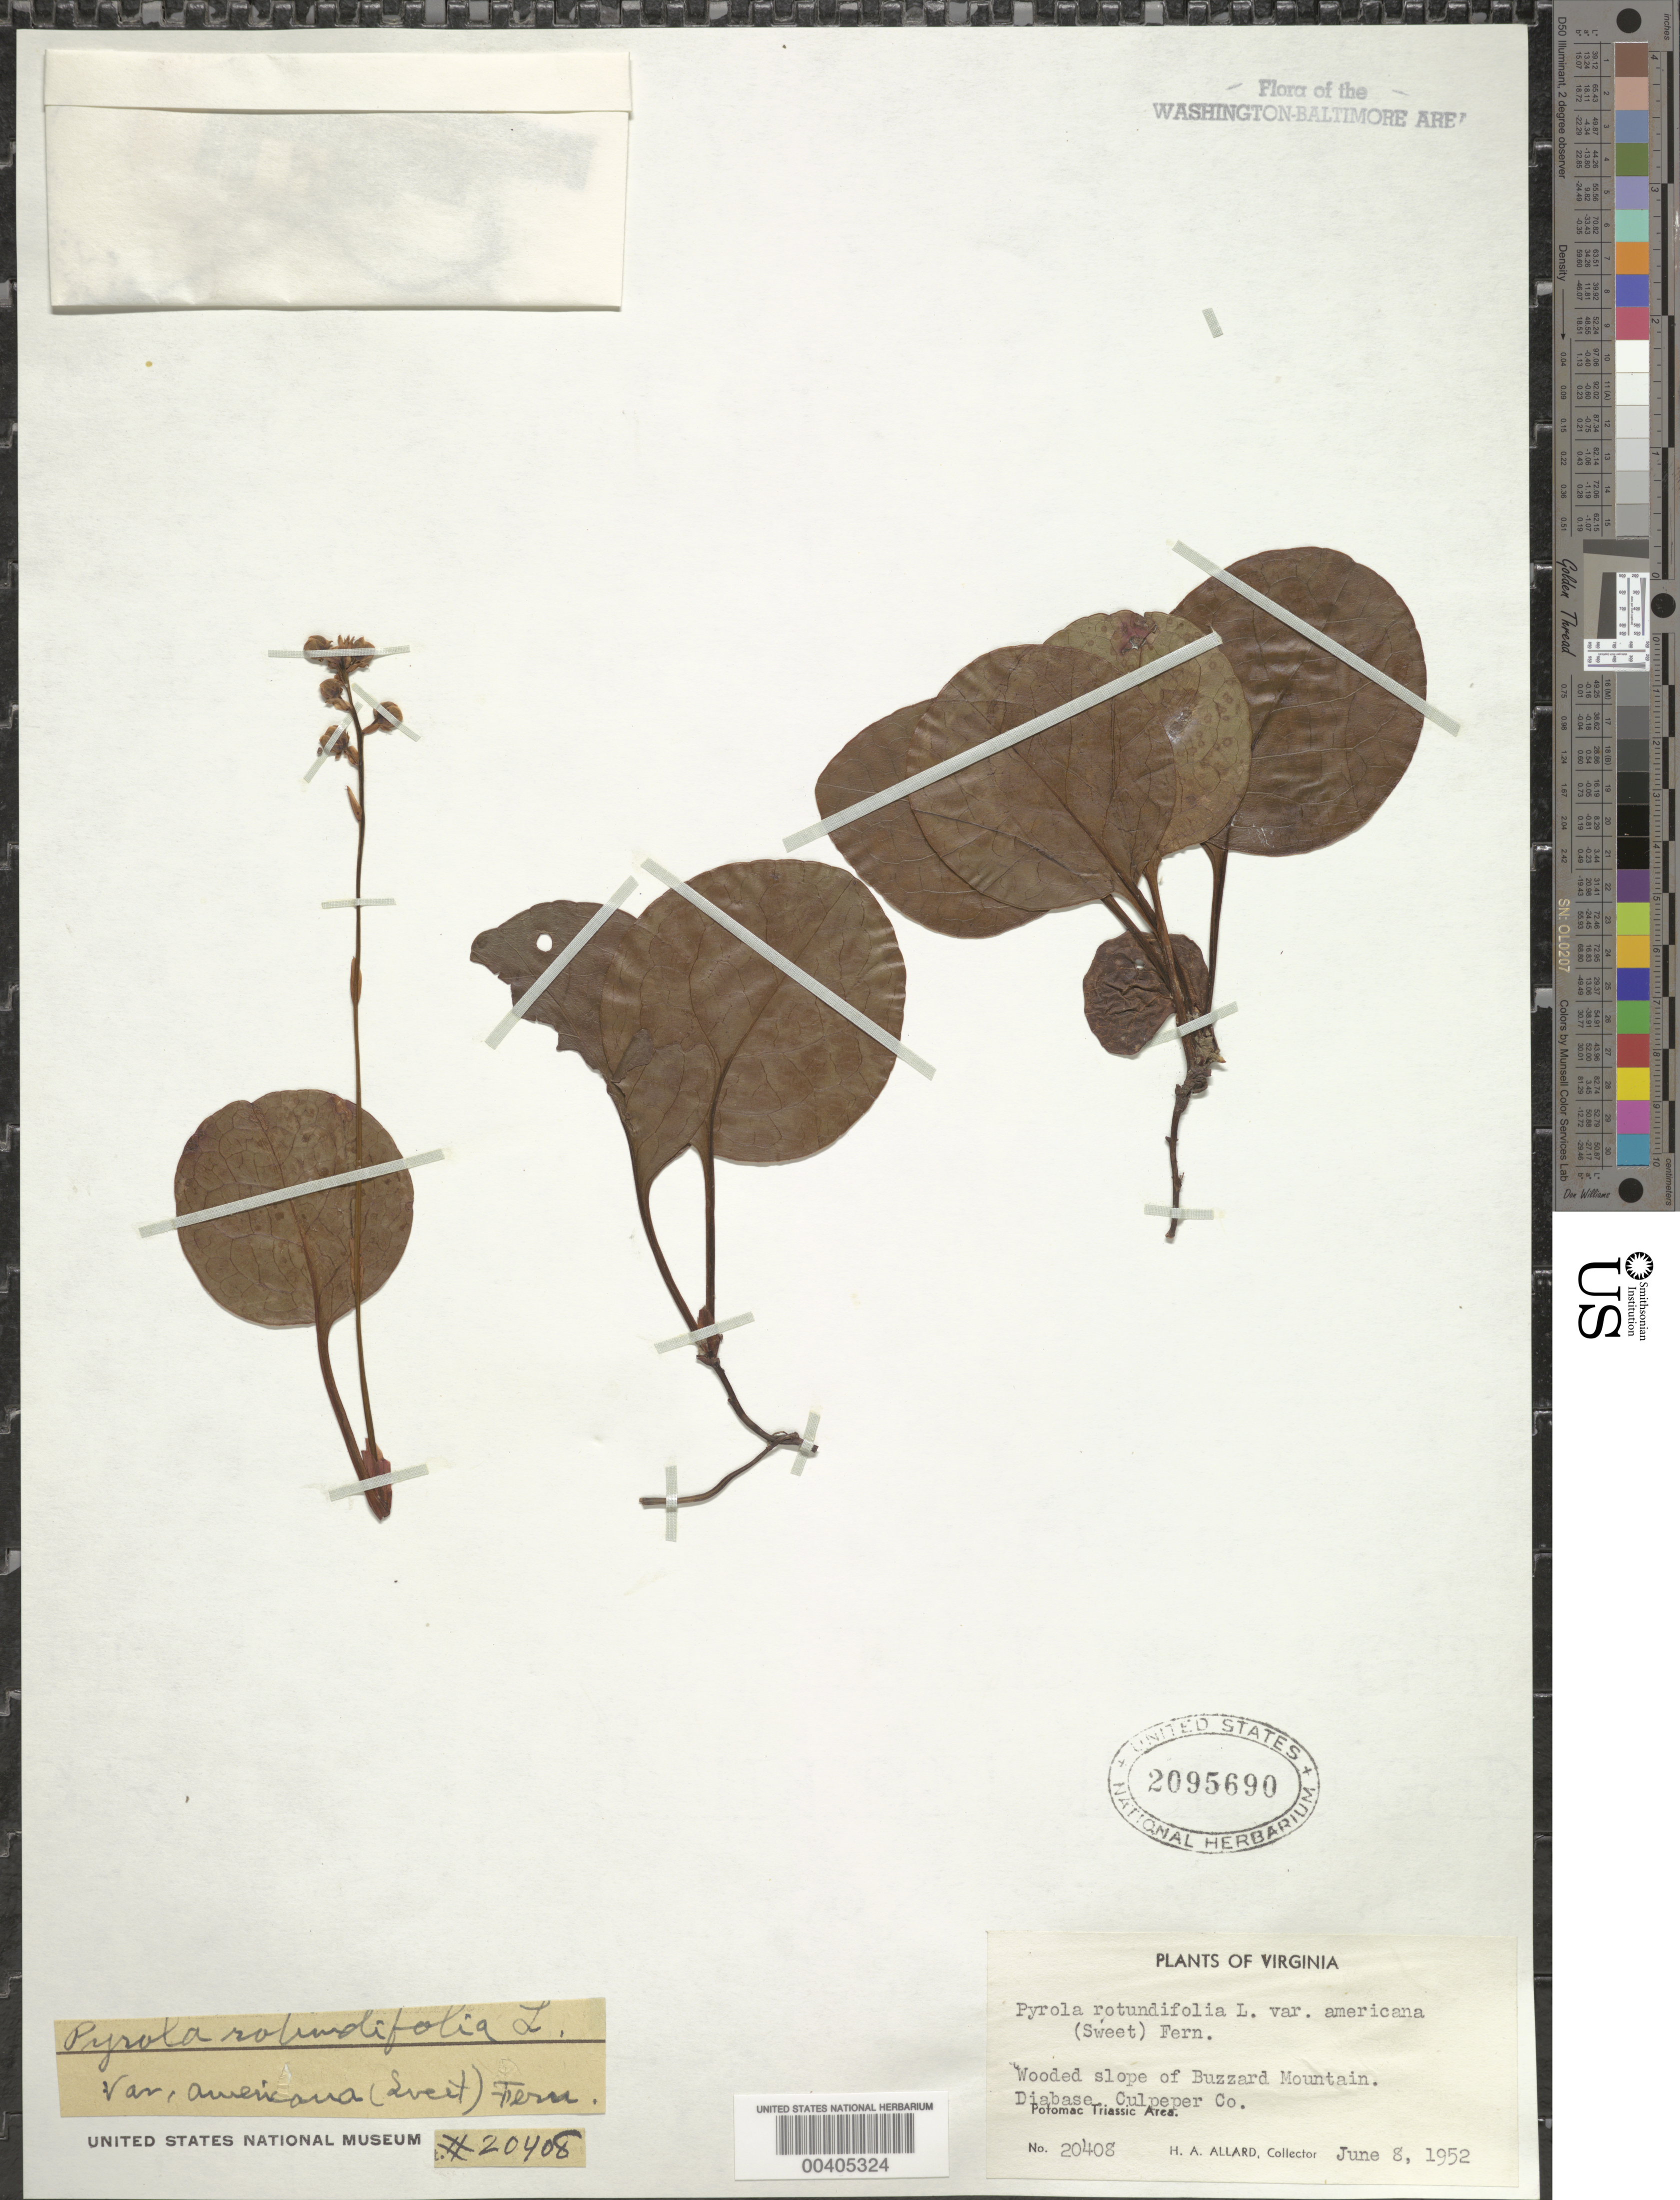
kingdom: Plantae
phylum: Tracheophyta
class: Magnoliopsida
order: Ericales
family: Ericaceae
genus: Pyrola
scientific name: Pyrola rotundifolia var. americana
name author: L.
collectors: H. A. Allard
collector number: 20408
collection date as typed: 08 Jun 1952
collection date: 1952-06-08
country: United States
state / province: Virginia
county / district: Culpeper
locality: Buzzard Mountain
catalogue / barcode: US 2095690